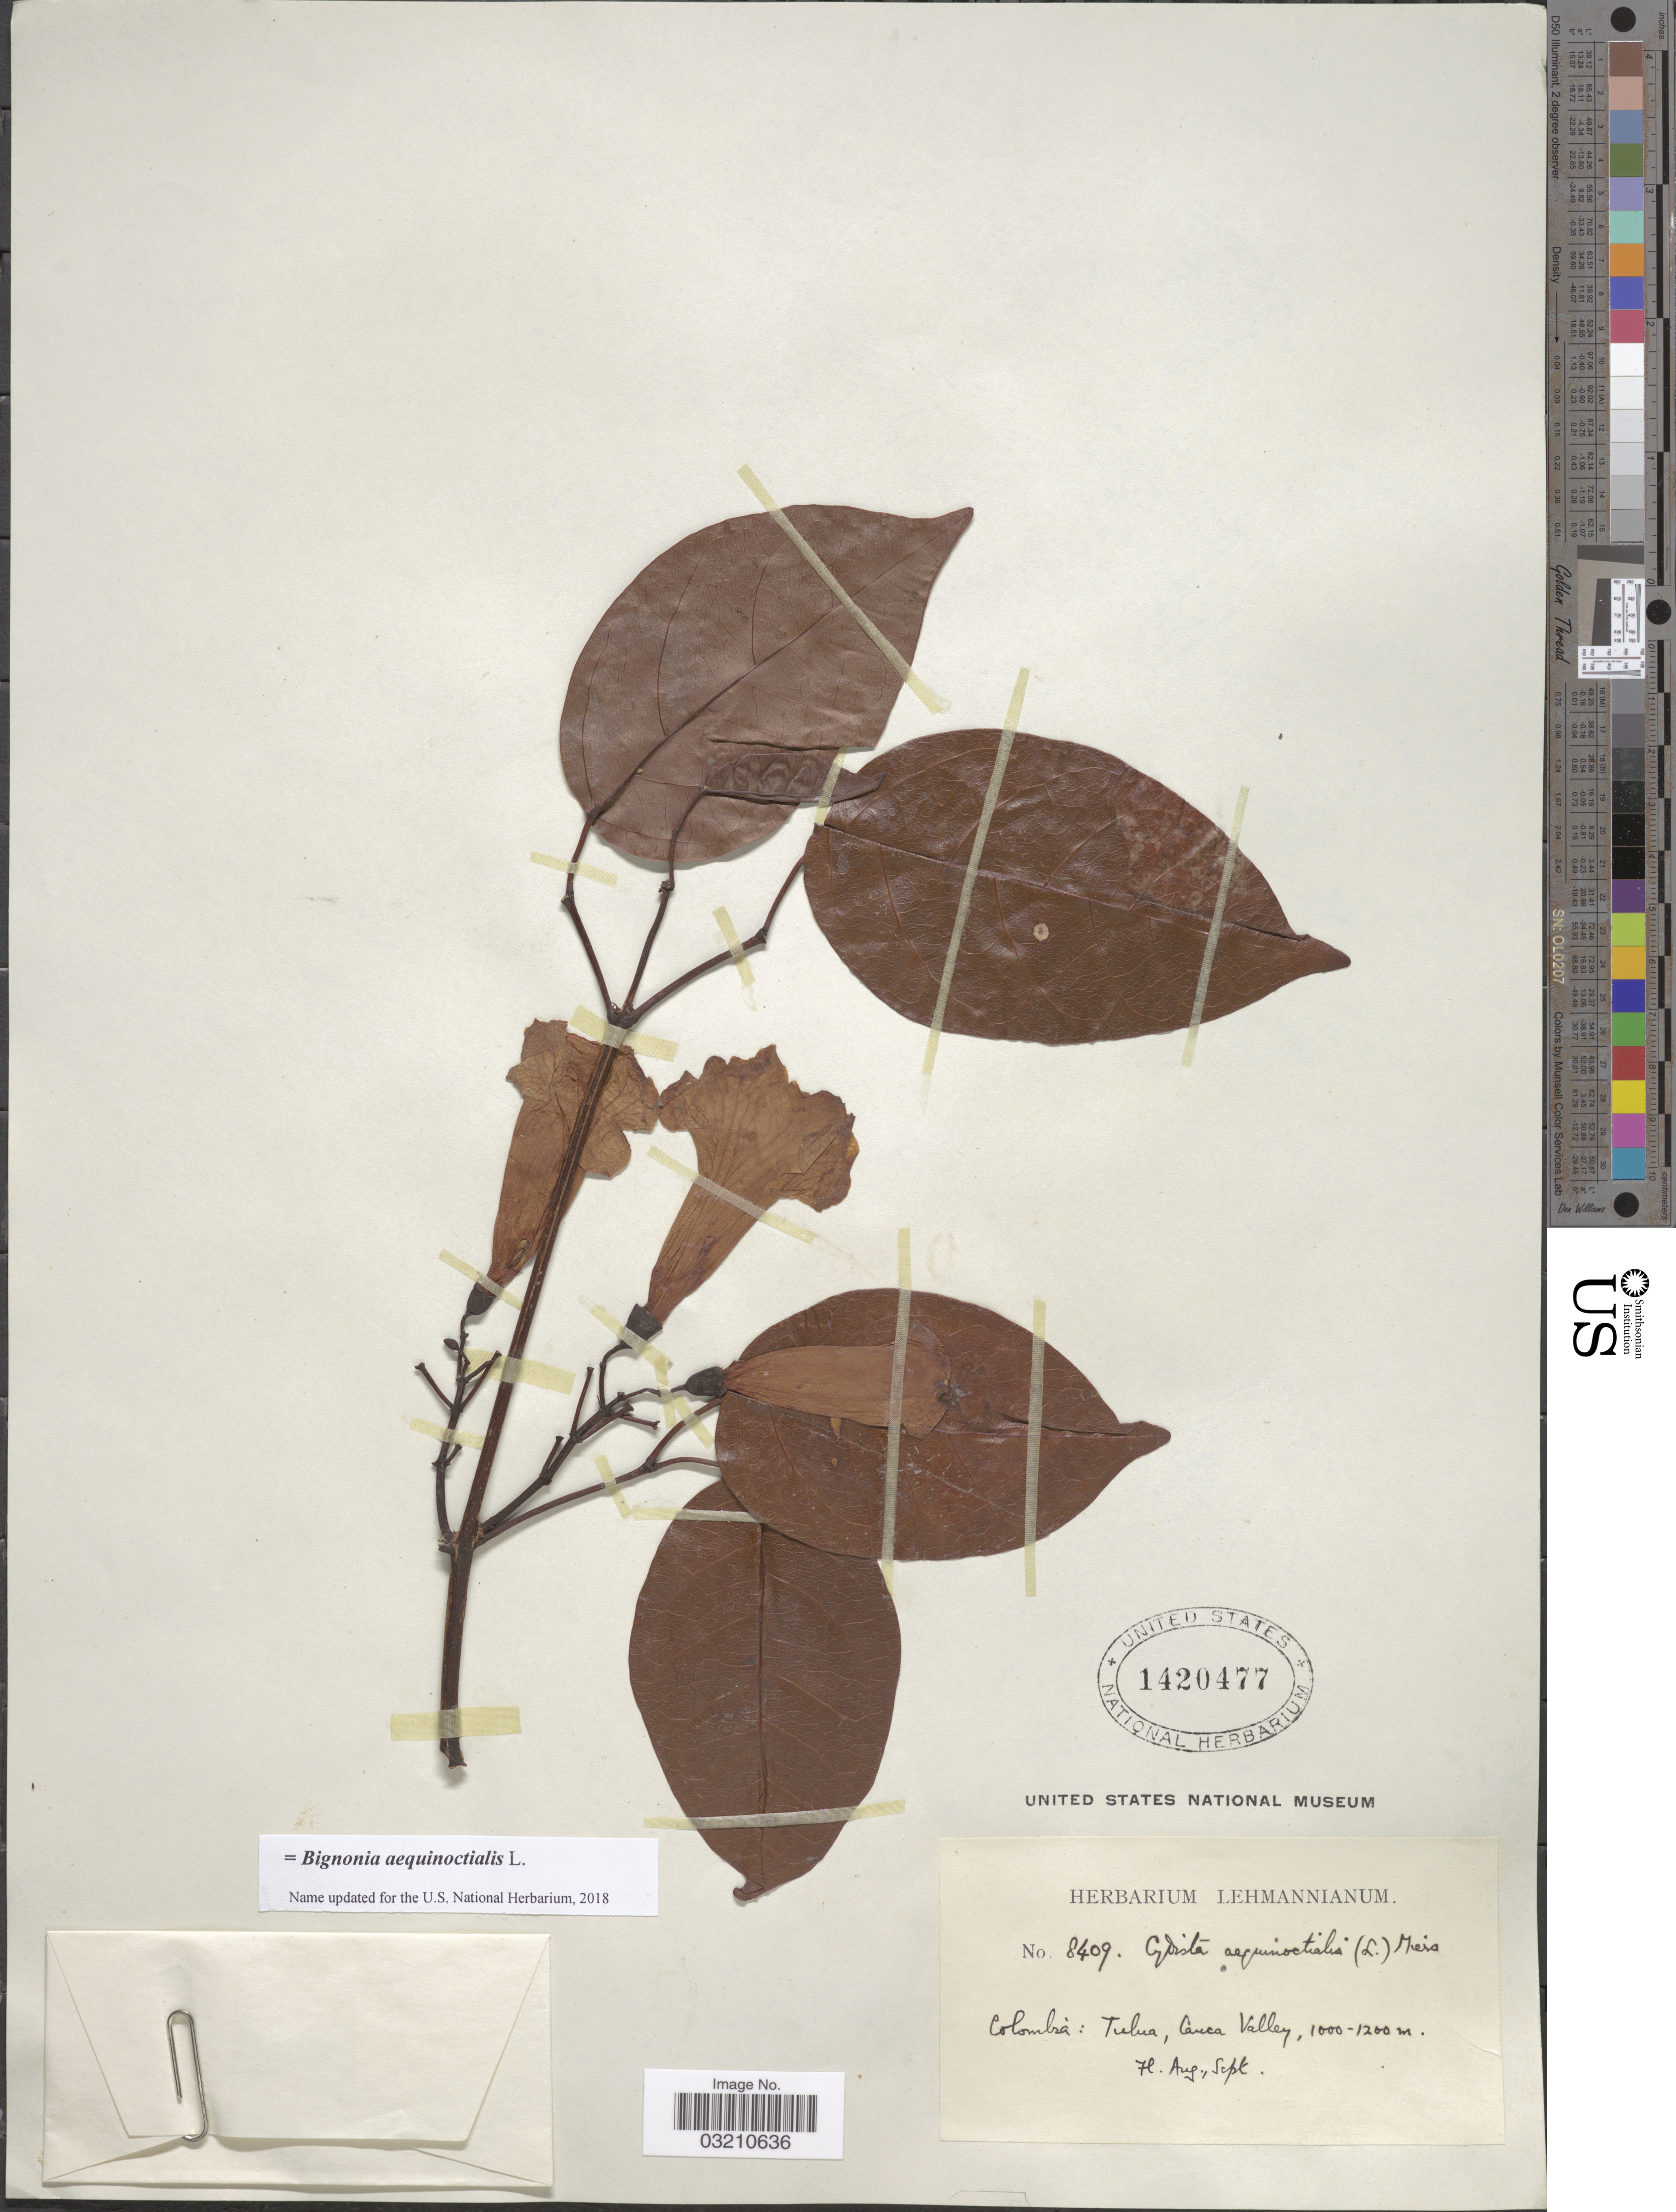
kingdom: Plantae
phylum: Tracheophyta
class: Magnoliopsida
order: Lamiales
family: Bignoniaceae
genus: Bignonia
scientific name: Bignonia aequinoctialis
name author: L.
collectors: ex herb. Lehmannianum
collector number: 8409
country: Colombia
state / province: Cauca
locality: Tulua, Cauca Valley.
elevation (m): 1000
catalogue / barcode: US 1420477